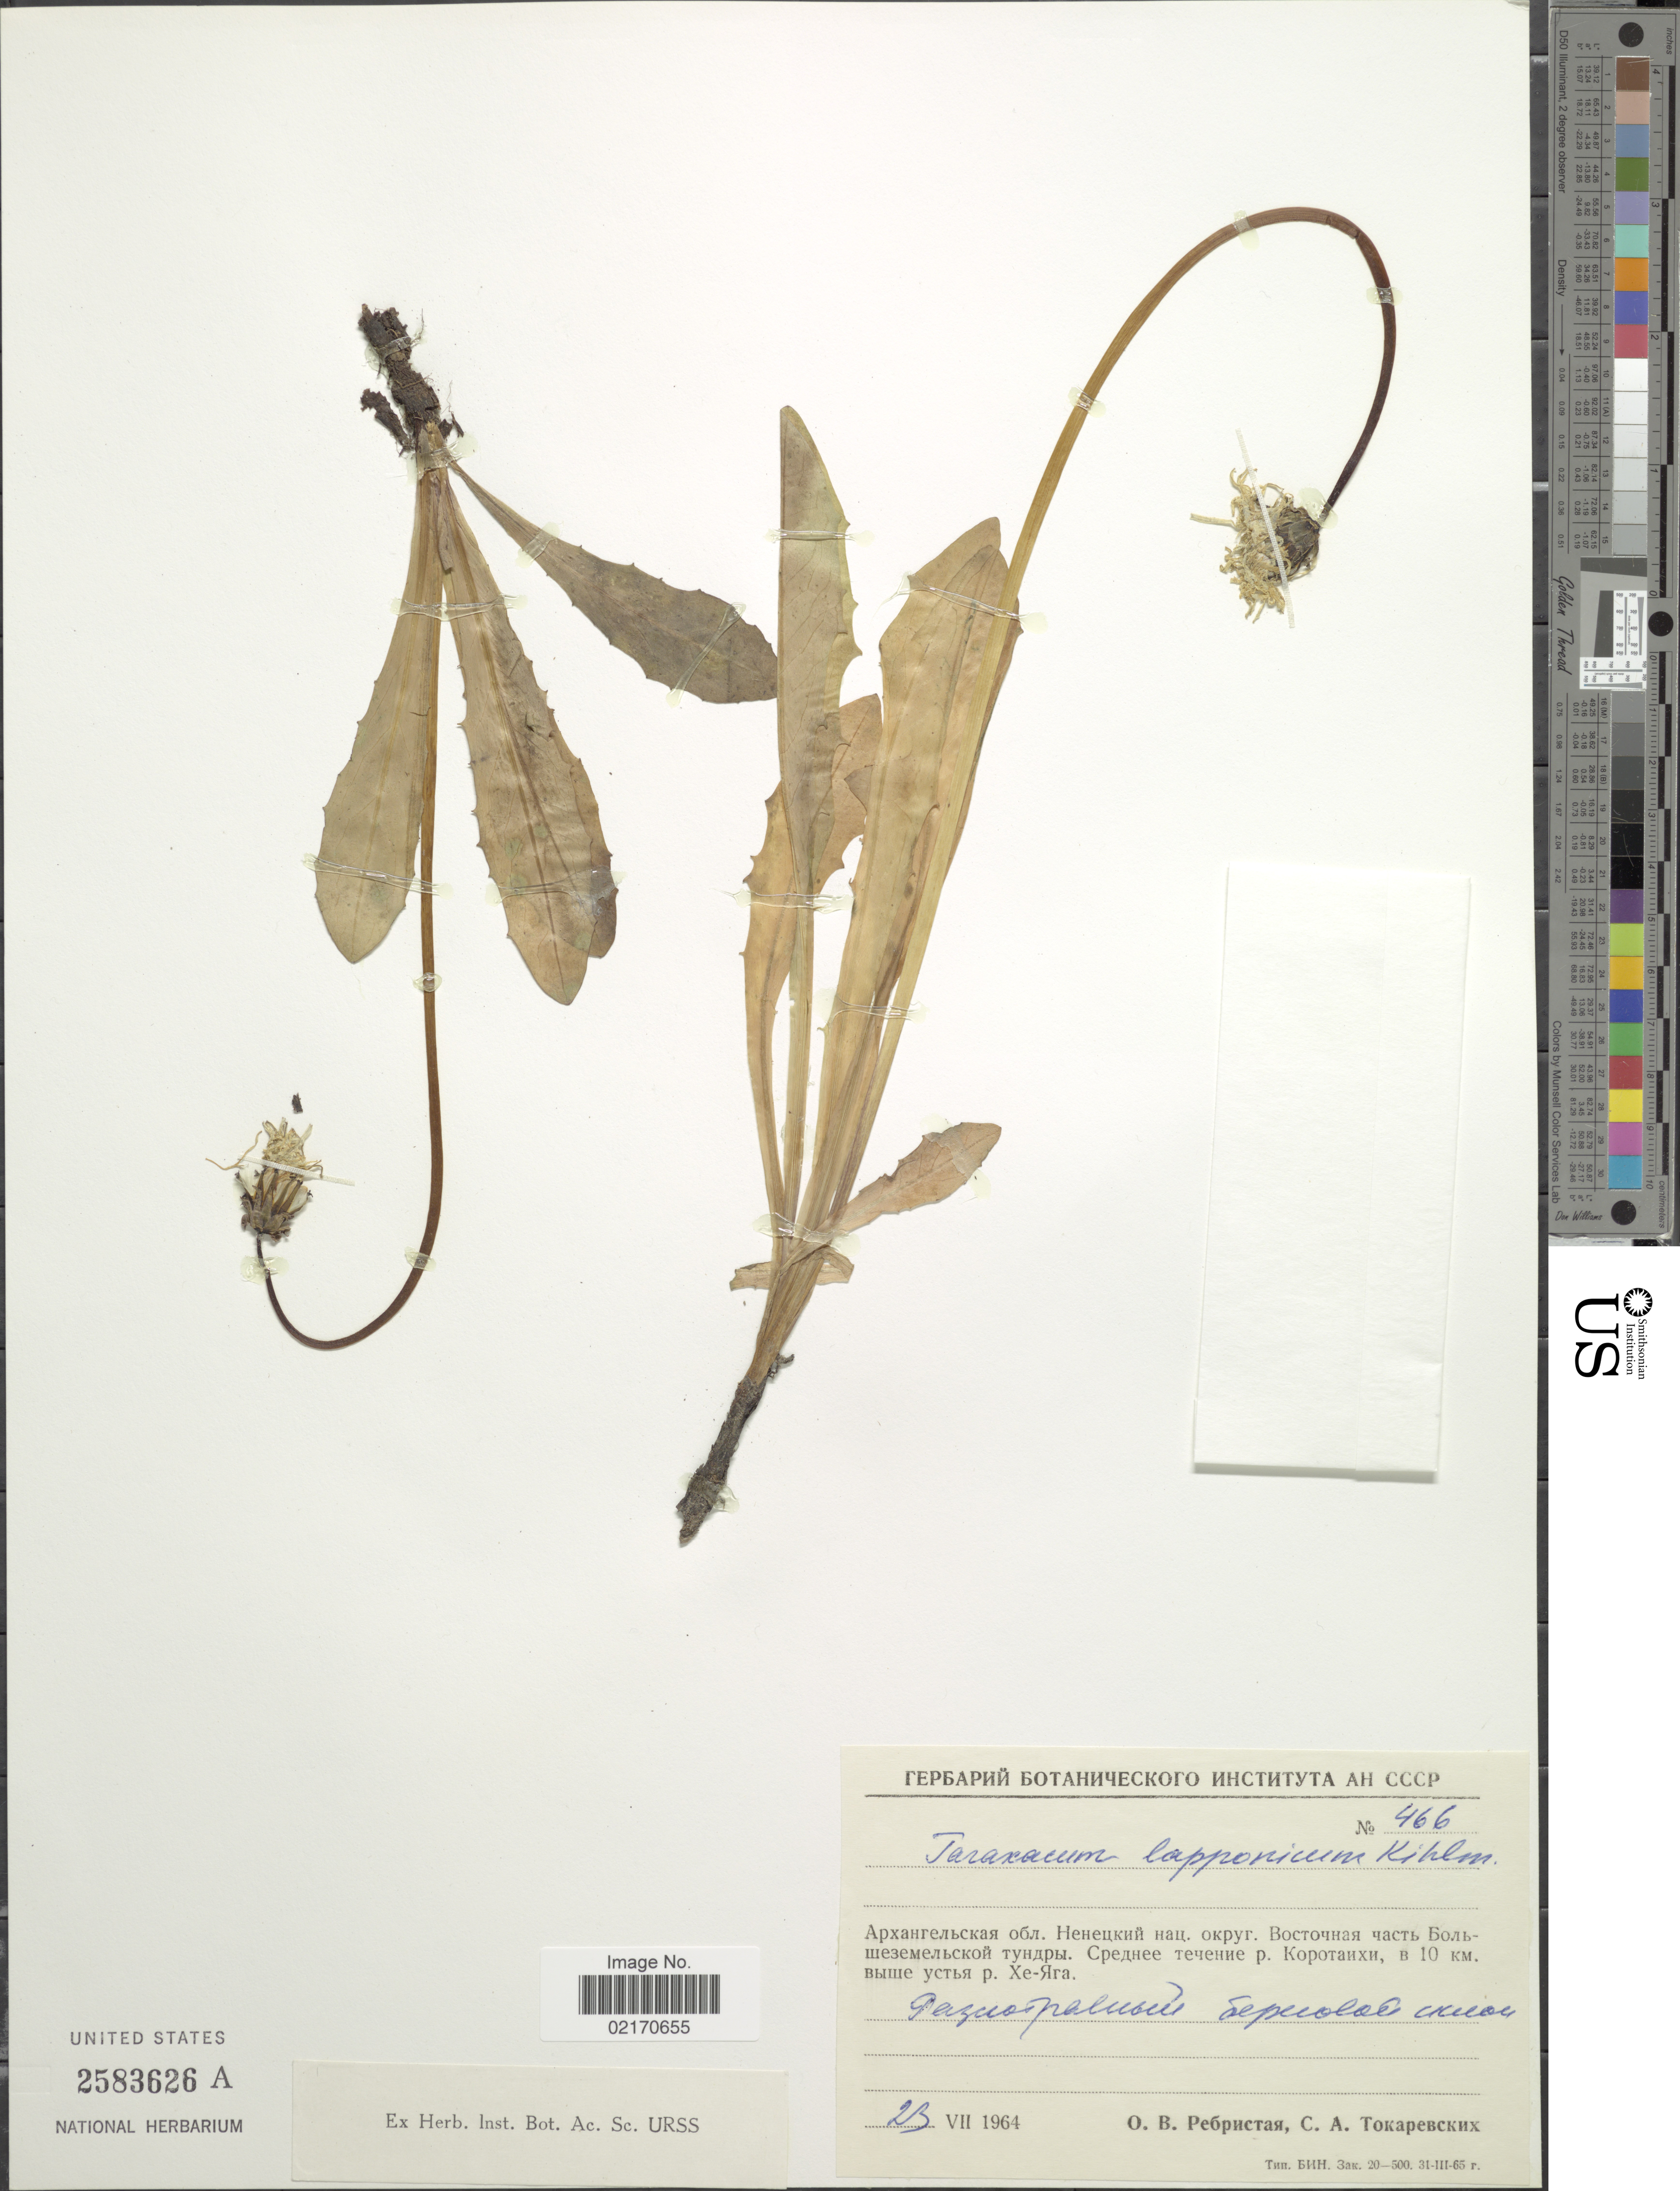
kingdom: Plantae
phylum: Tracheophyta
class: Magnoliopsida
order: Asterales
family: Asteraceae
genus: Taraxacum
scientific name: Taraxacum croceum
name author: Dahlst.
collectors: O. Rebristaya & S. Tokarevskikh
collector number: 466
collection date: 1964-07-23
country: Russian Federation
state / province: Arkhangelsk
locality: Nenets Autonomous Okrug, River Korotaikha, 10 km above mouth of river Khe-Yaga.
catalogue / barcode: US 2583626A